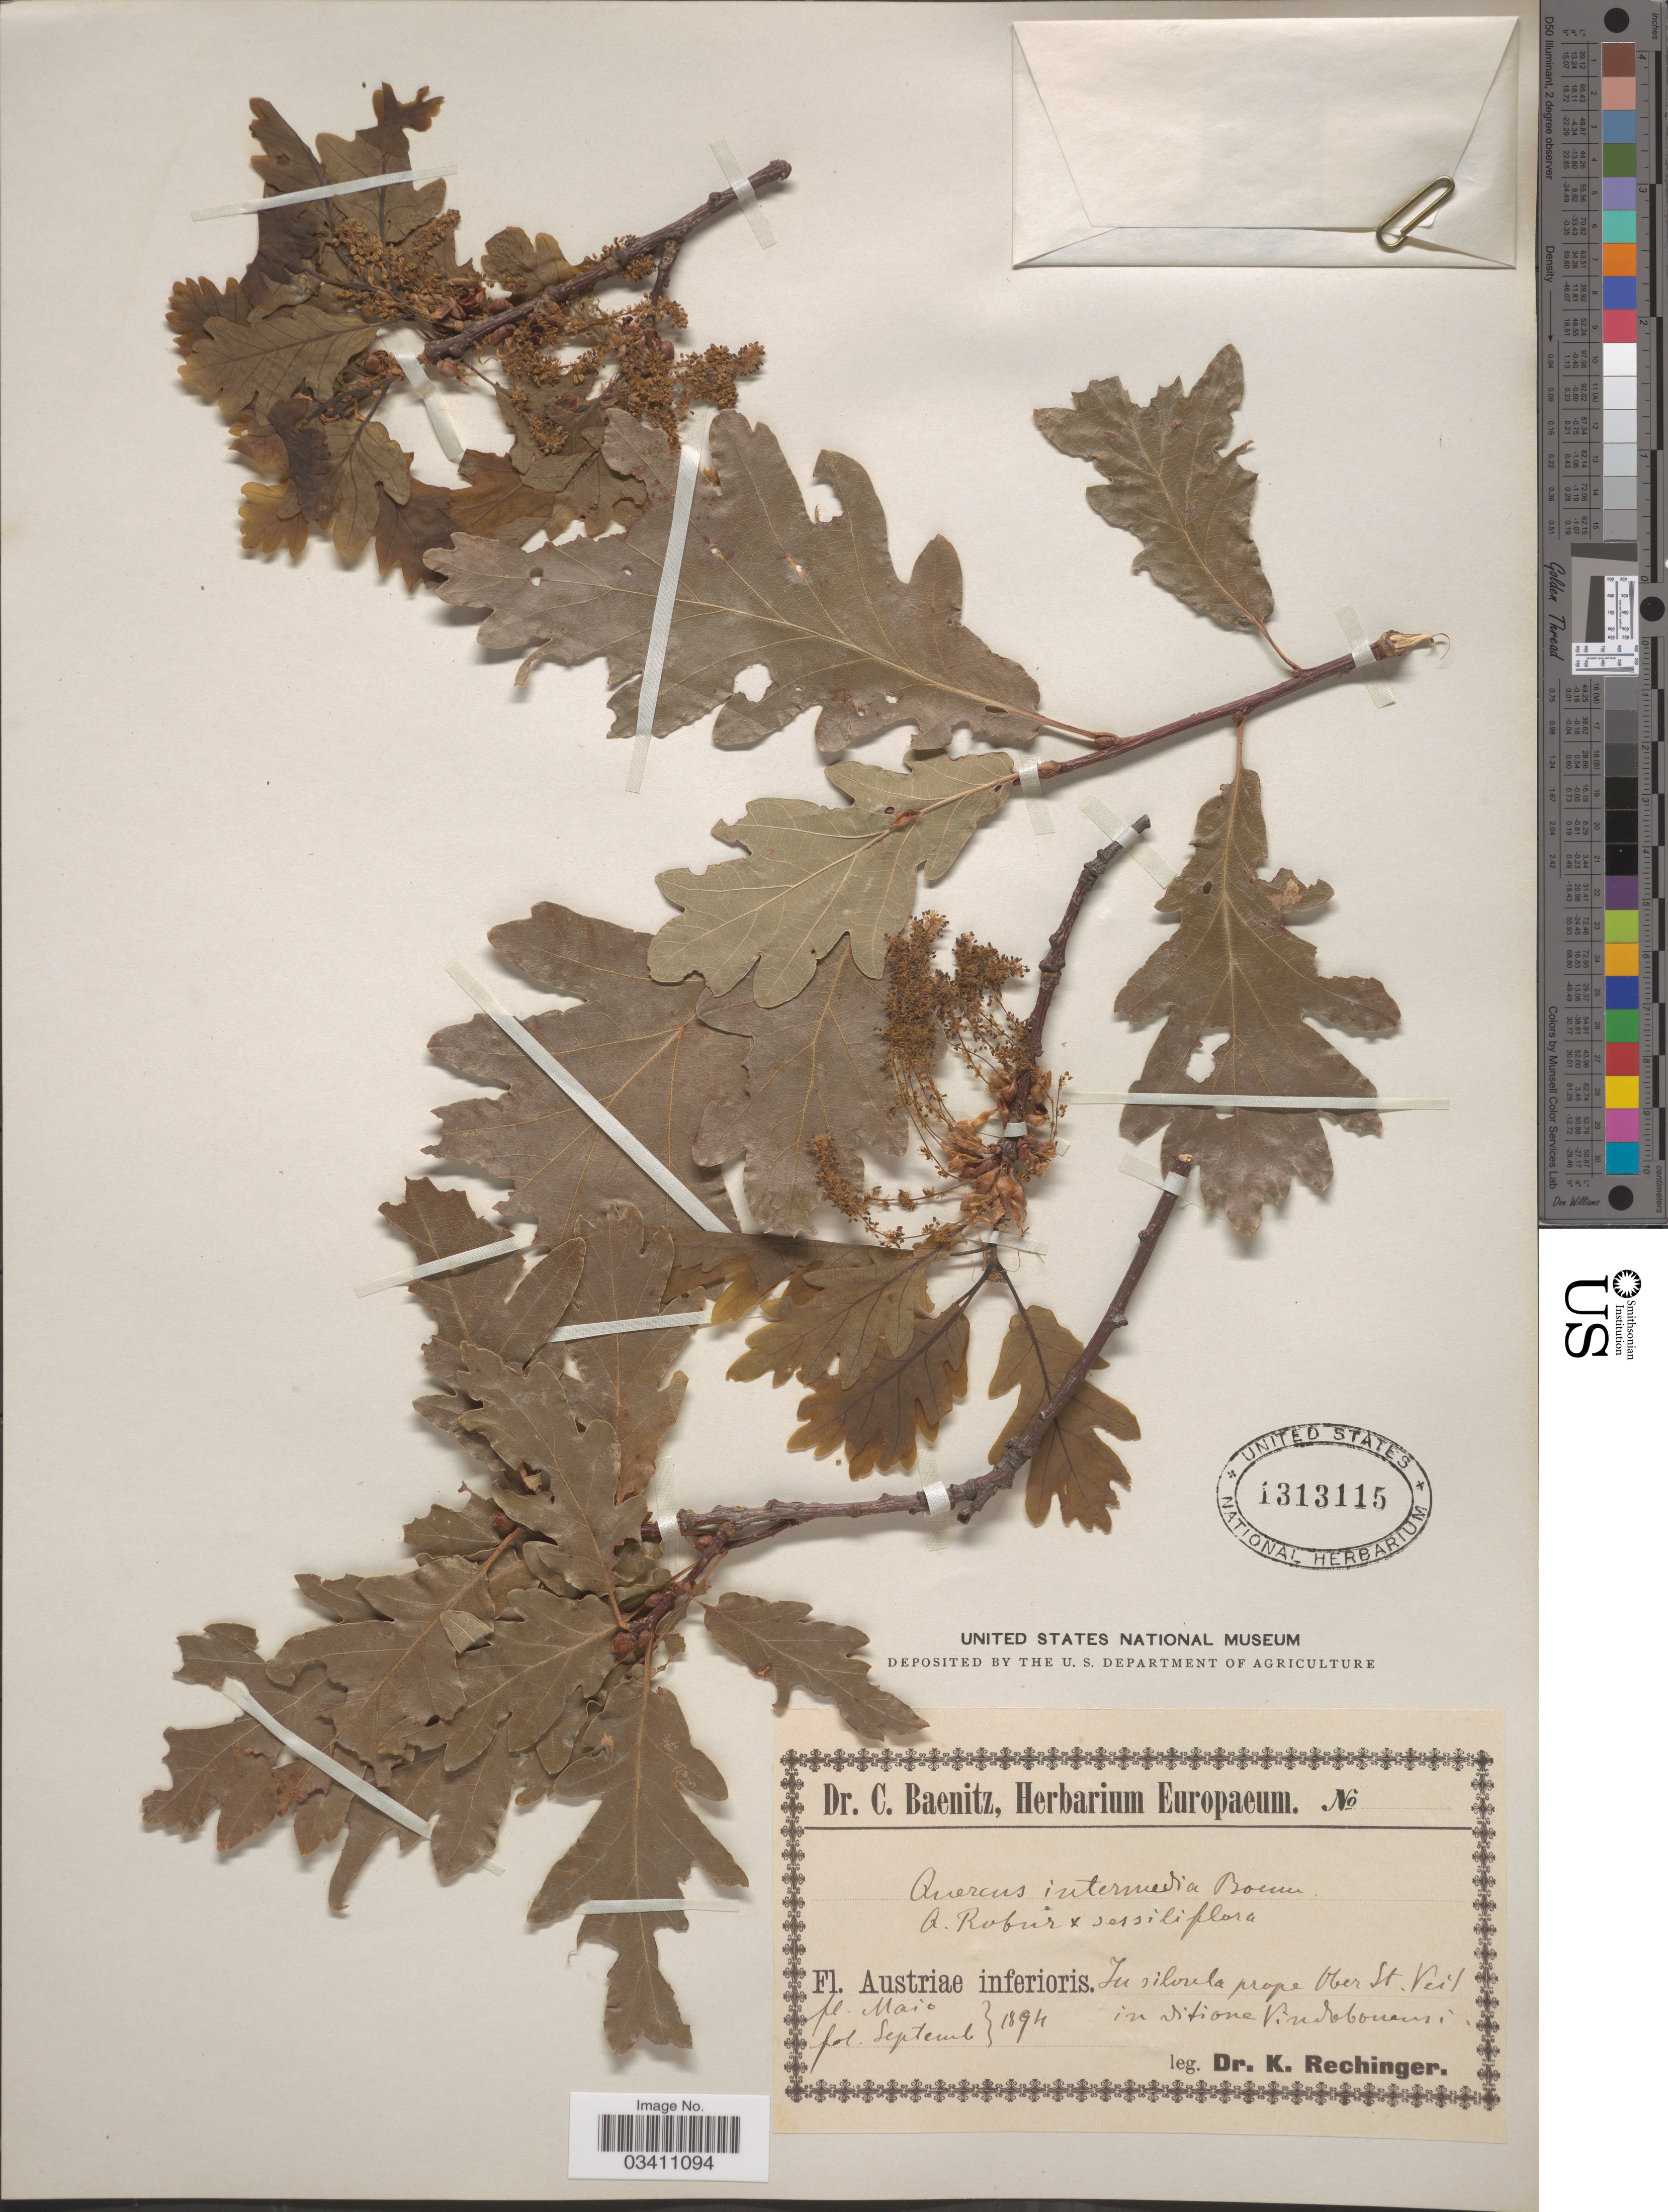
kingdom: Plantae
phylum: Tracheophyta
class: Magnoliopsida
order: Fagales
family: Fagaceae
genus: Quercus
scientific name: Quercus intermedia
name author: M. Martens & Galeotti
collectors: K. Rechinger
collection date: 1894-05/1894-09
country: Austria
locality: Austriae inferioris. In silvula prope Ober St. Veil in ditione Vindbonensi.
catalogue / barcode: US 1313115